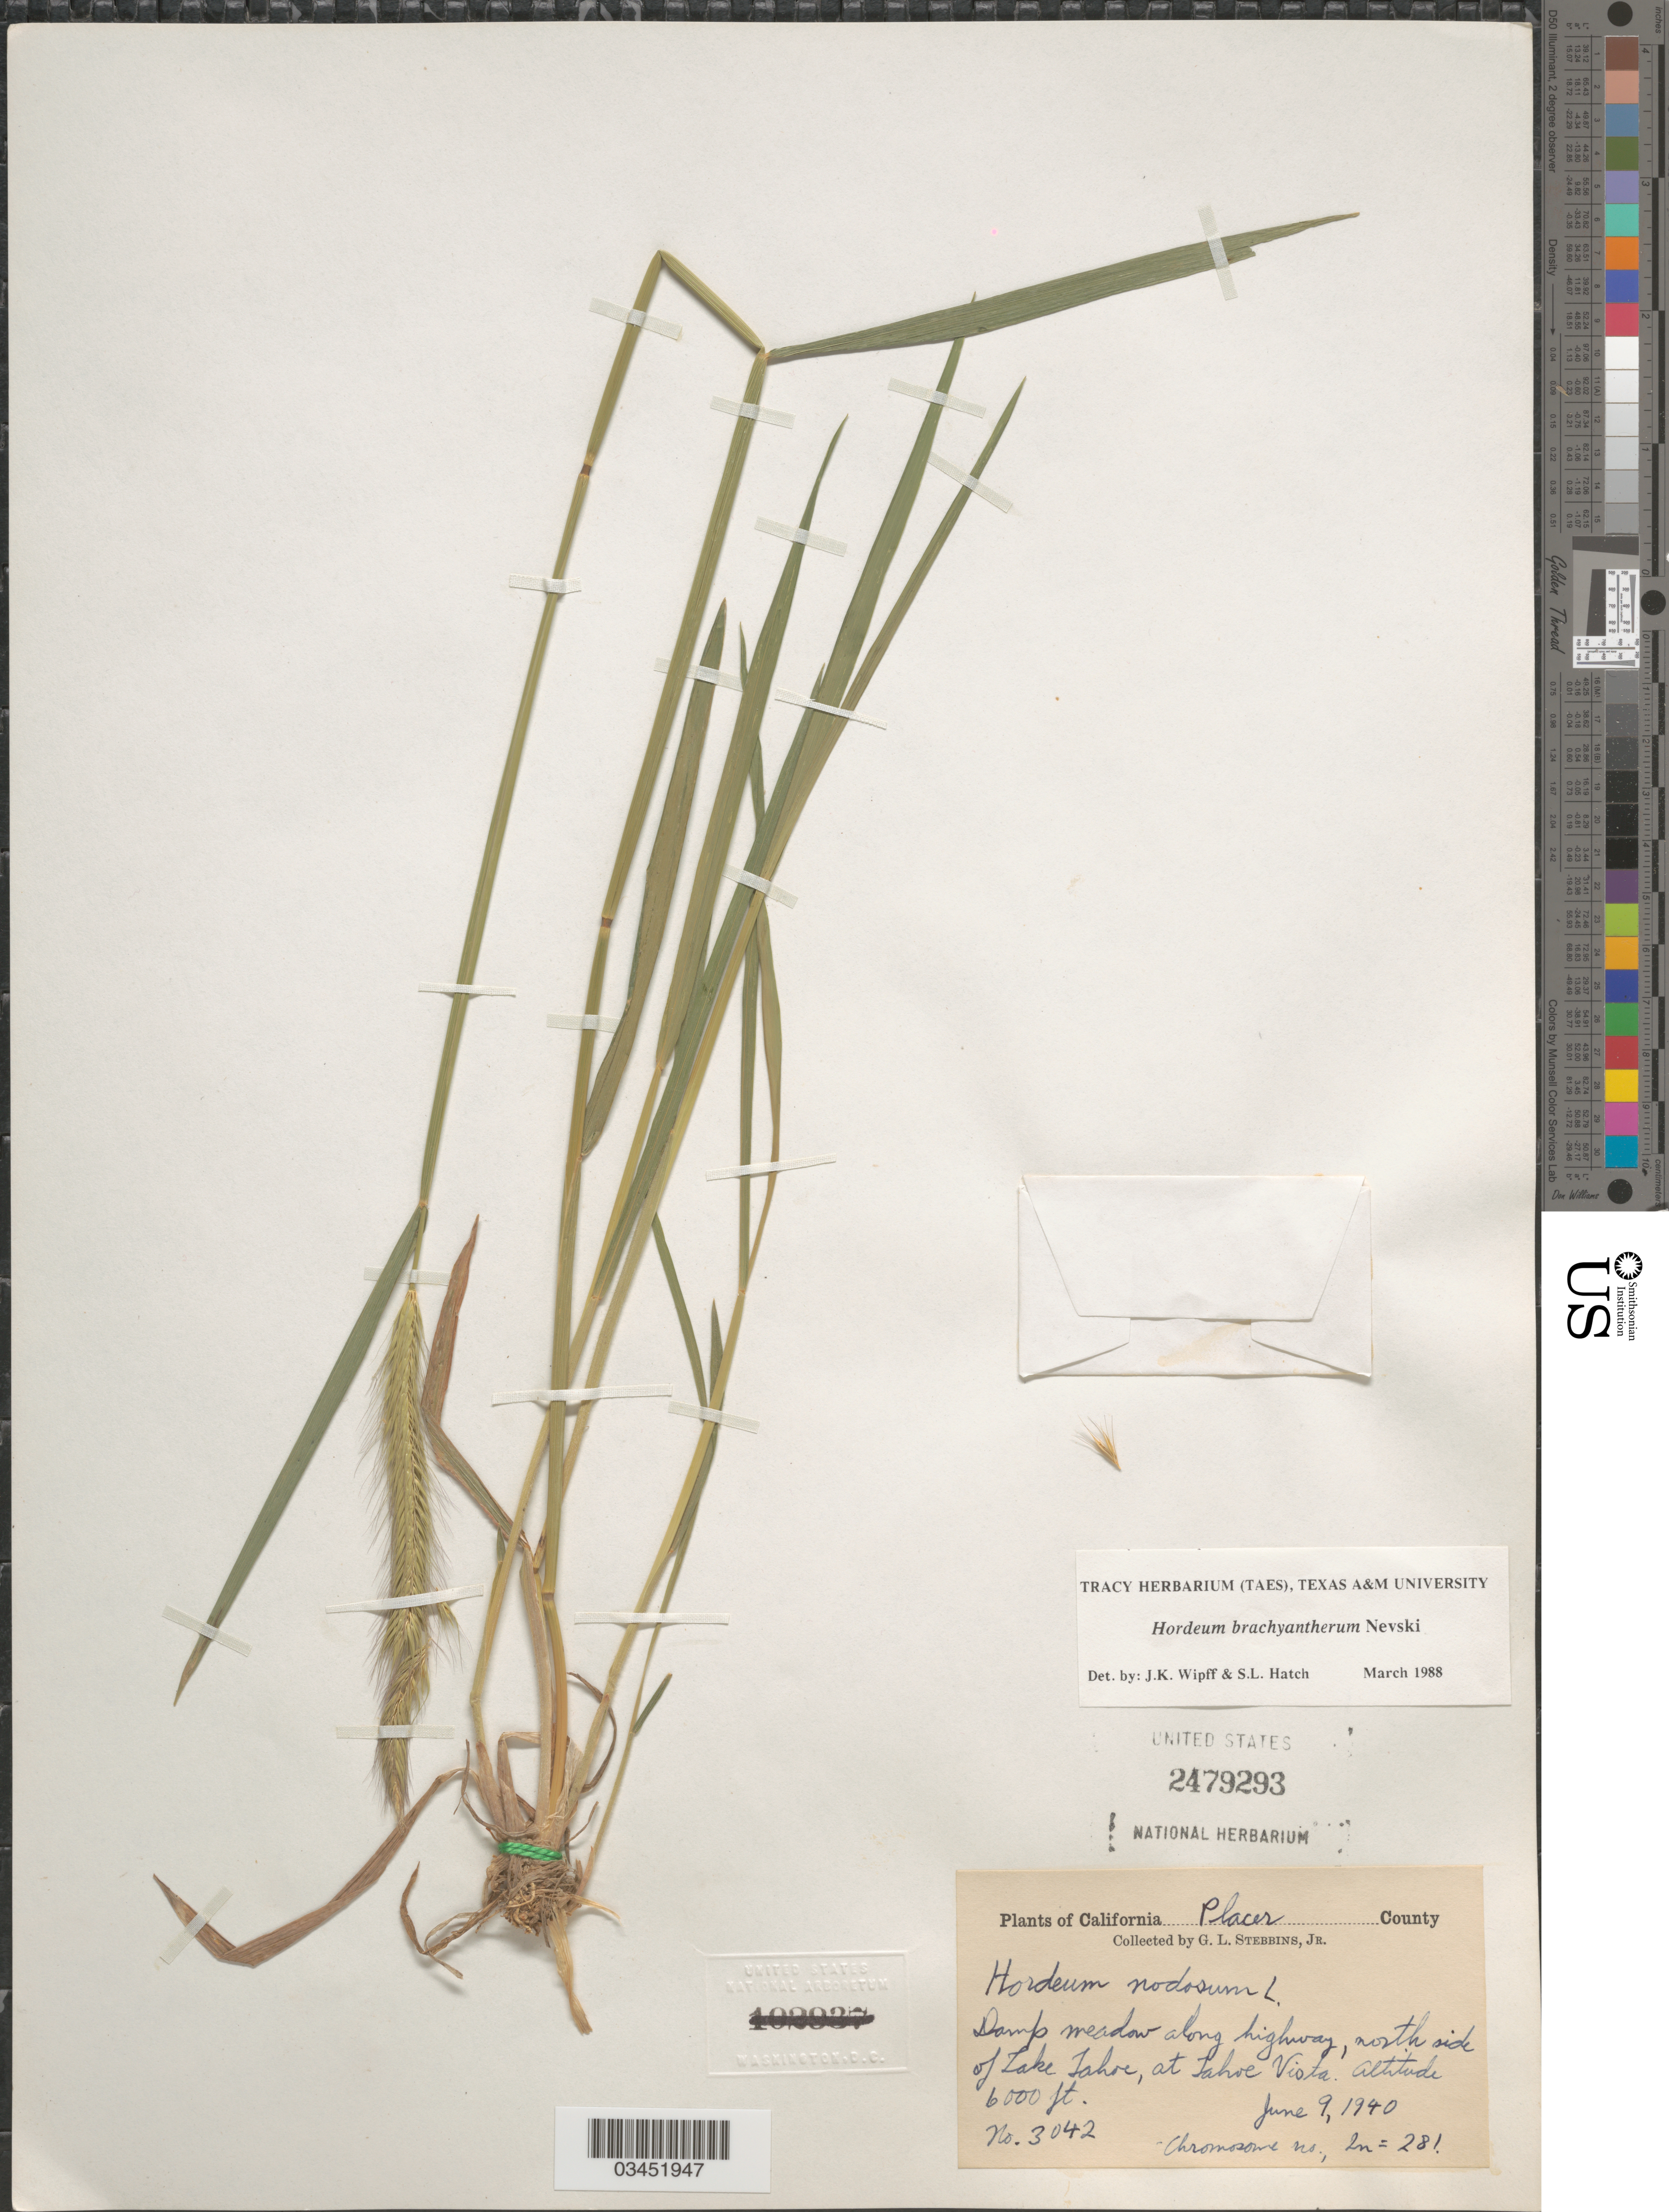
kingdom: Plantae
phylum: Tracheophyta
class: Liliopsida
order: Poales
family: Poaceae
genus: Hordeum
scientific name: Hordeum brachyantherum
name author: Nevski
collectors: G. L. Stebbins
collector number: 3042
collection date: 1940-06-09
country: United States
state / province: California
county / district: Placer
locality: Placer County. Damp meadow along highway, north side of Lake Tahoe, at Tahoe Viota.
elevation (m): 1829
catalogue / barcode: US 2479293